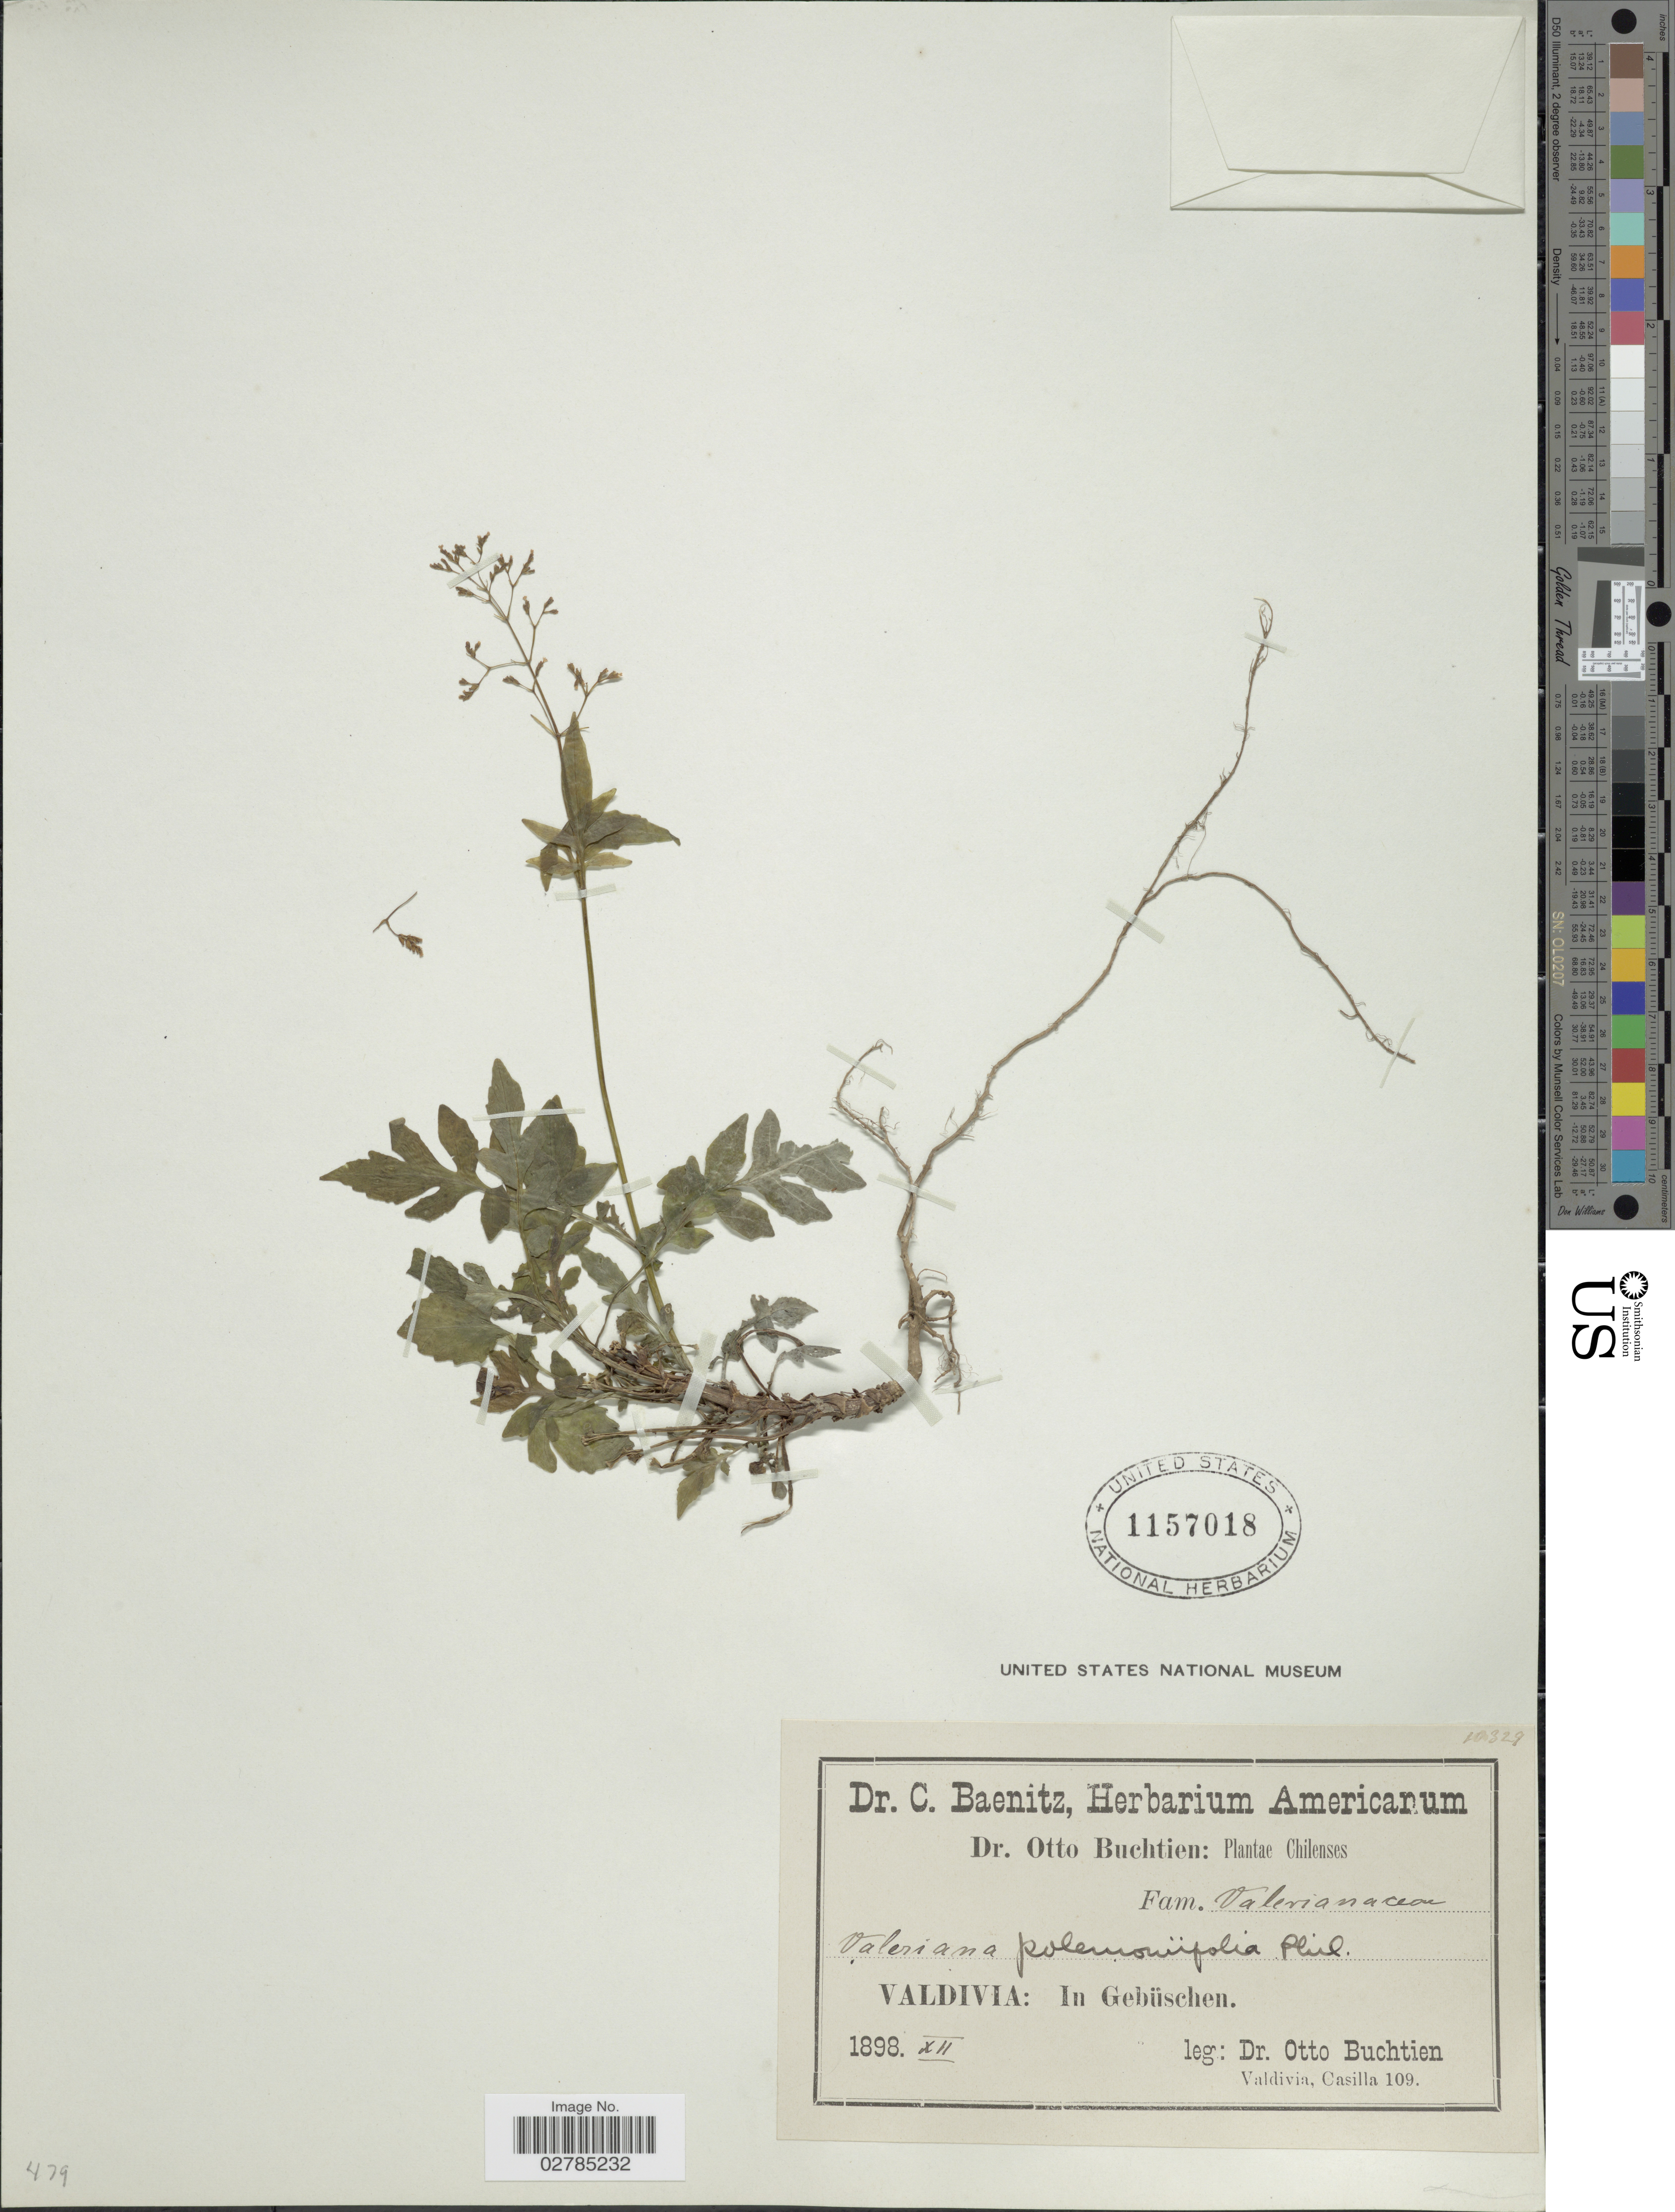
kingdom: Plantae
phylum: Tracheophyta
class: Magnoliopsida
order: Dipsacales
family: Caprifoliaceae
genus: Valeriana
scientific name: Valeriana polemoniifolia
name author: Phil.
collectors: O. Buchtien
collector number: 10329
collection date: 1898-12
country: Chile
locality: Valdivia: In Gebuschen.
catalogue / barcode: US 1157018